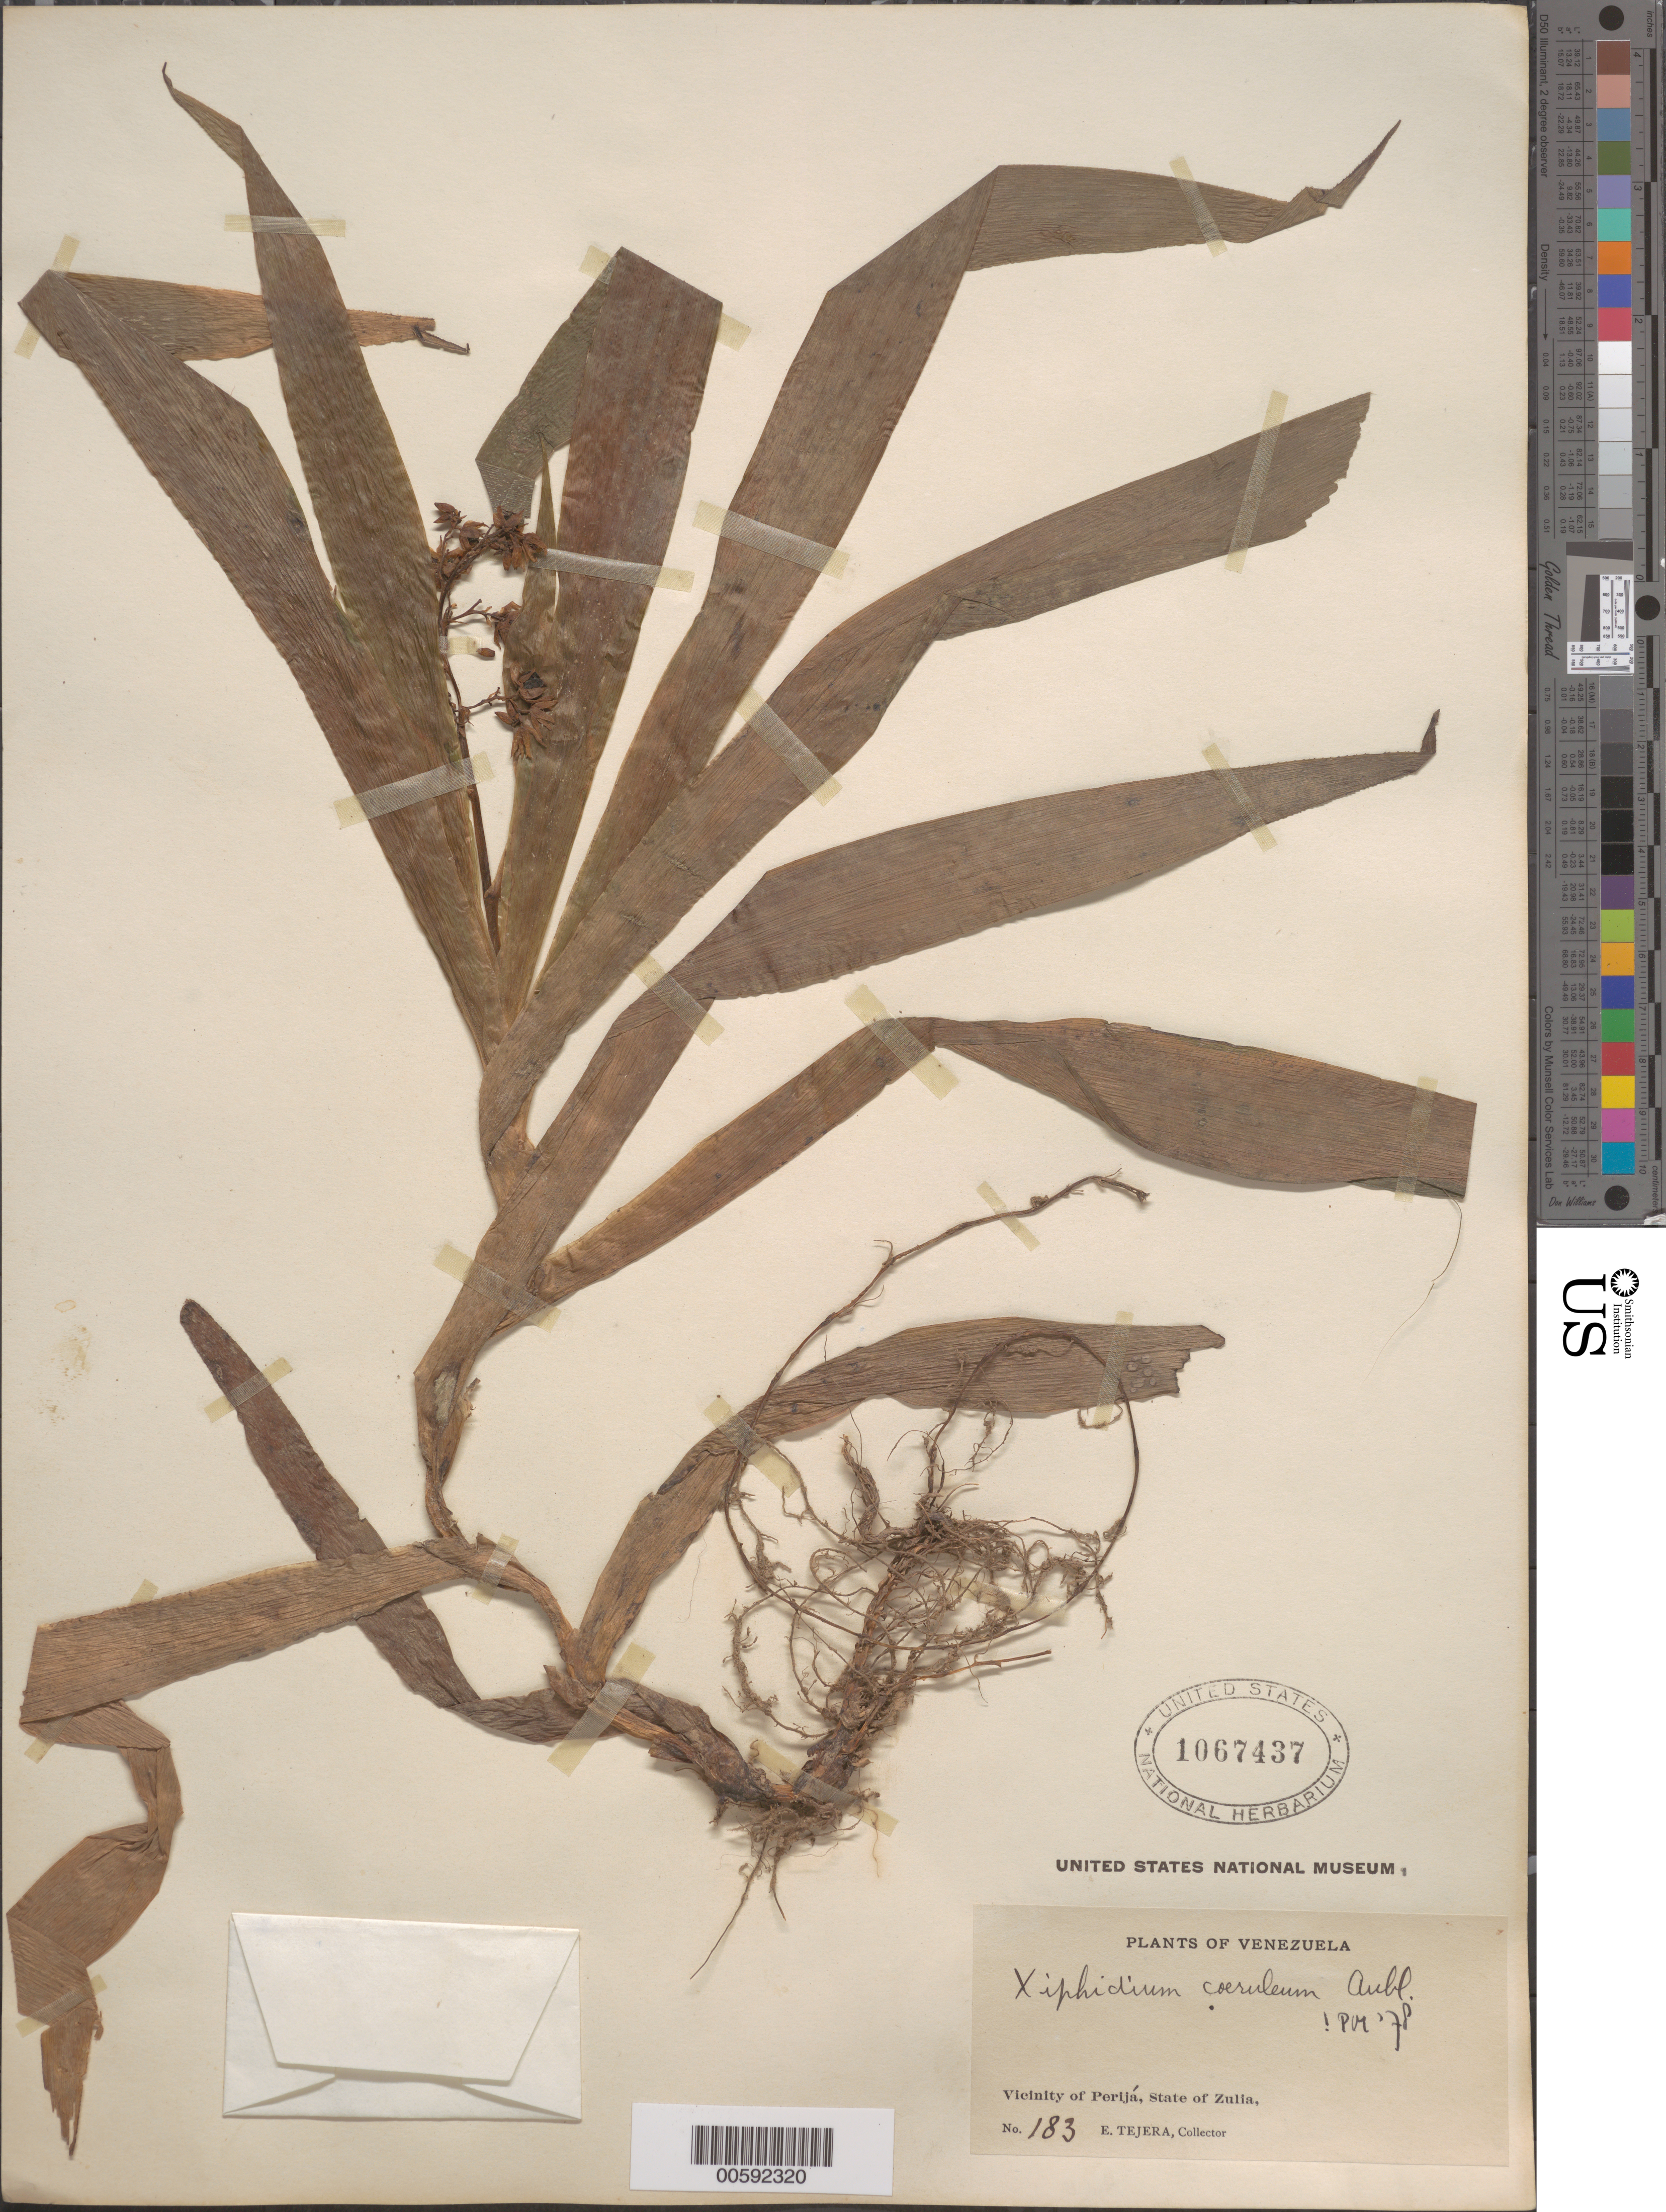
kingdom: Plantae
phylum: Tracheophyta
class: Liliopsida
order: Commelinales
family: Haemodoraceae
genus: Xiphidium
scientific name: Xiphidium caeruleum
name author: Aubl.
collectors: E. Tejera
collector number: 183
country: Venezuela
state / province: Zulia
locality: Perija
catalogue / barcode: US 1067437